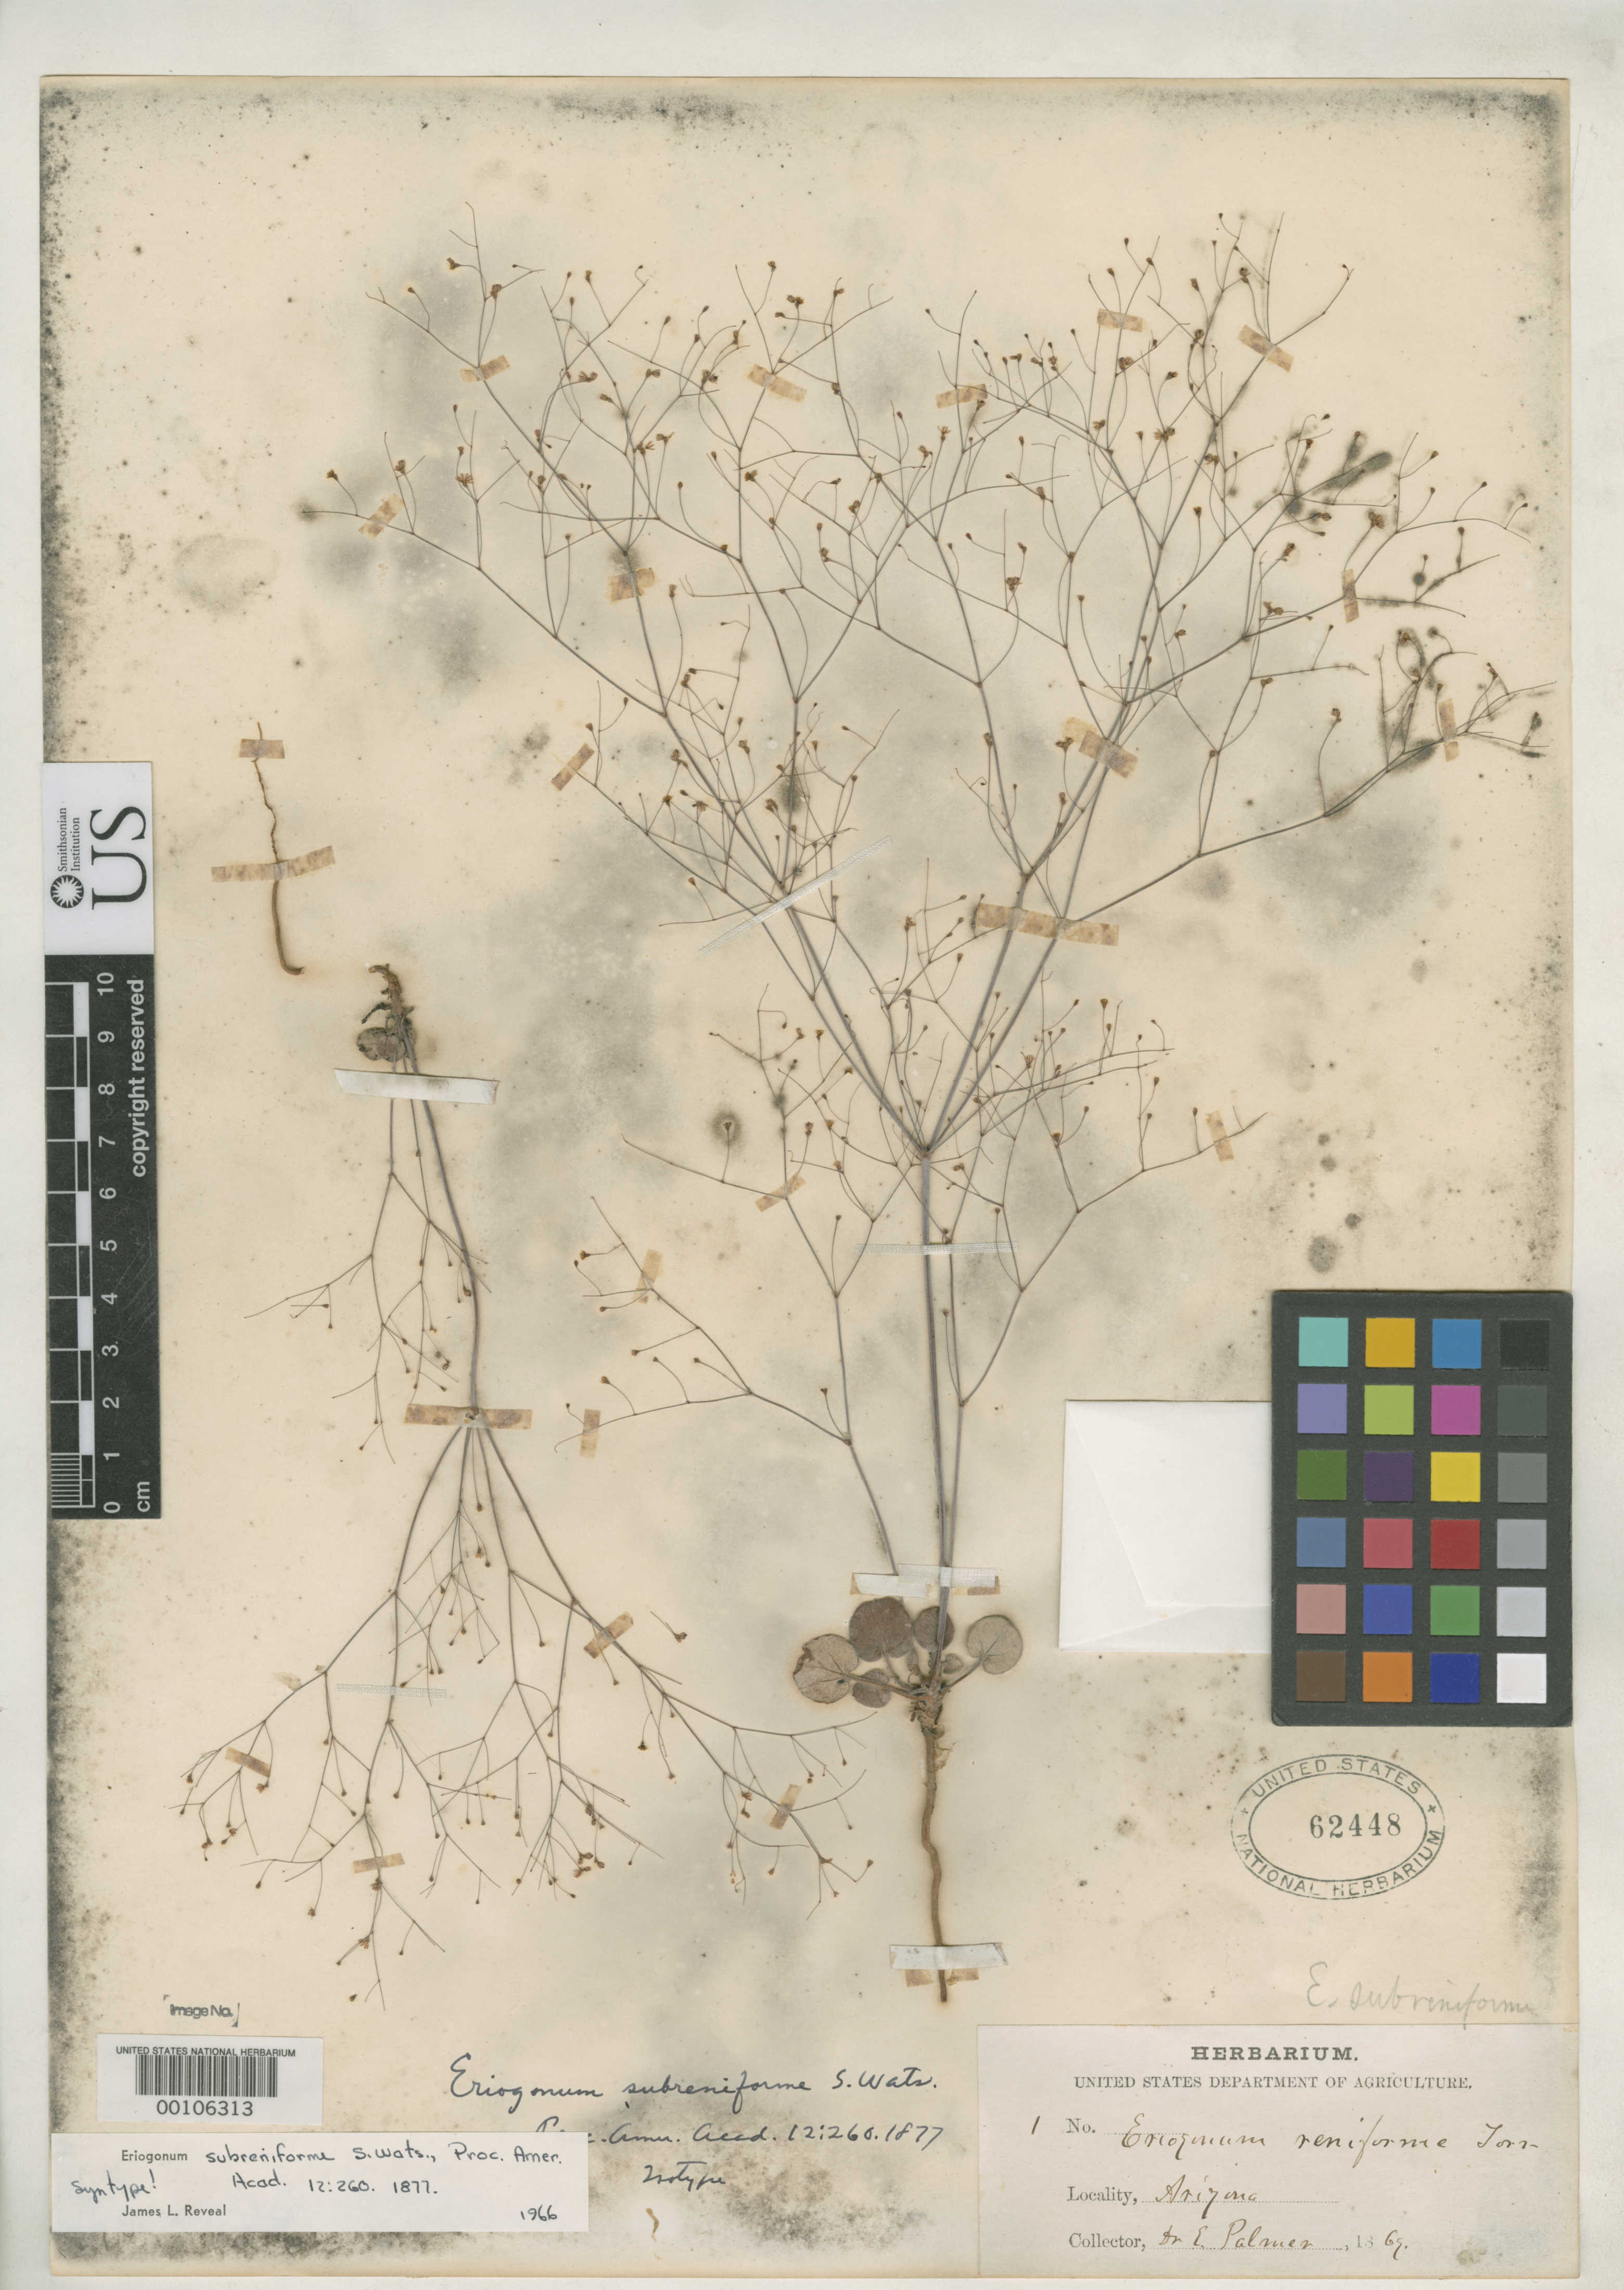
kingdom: Plantae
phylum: Tracheophyta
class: Magnoliopsida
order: Caryophyllales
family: Polygonaceae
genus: Eriogonum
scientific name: Eriogonum subreniforme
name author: S. Watson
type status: Isosyntype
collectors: E. Palmer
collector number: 1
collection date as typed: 1869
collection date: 1869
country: United States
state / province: Arizona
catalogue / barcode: US 62448